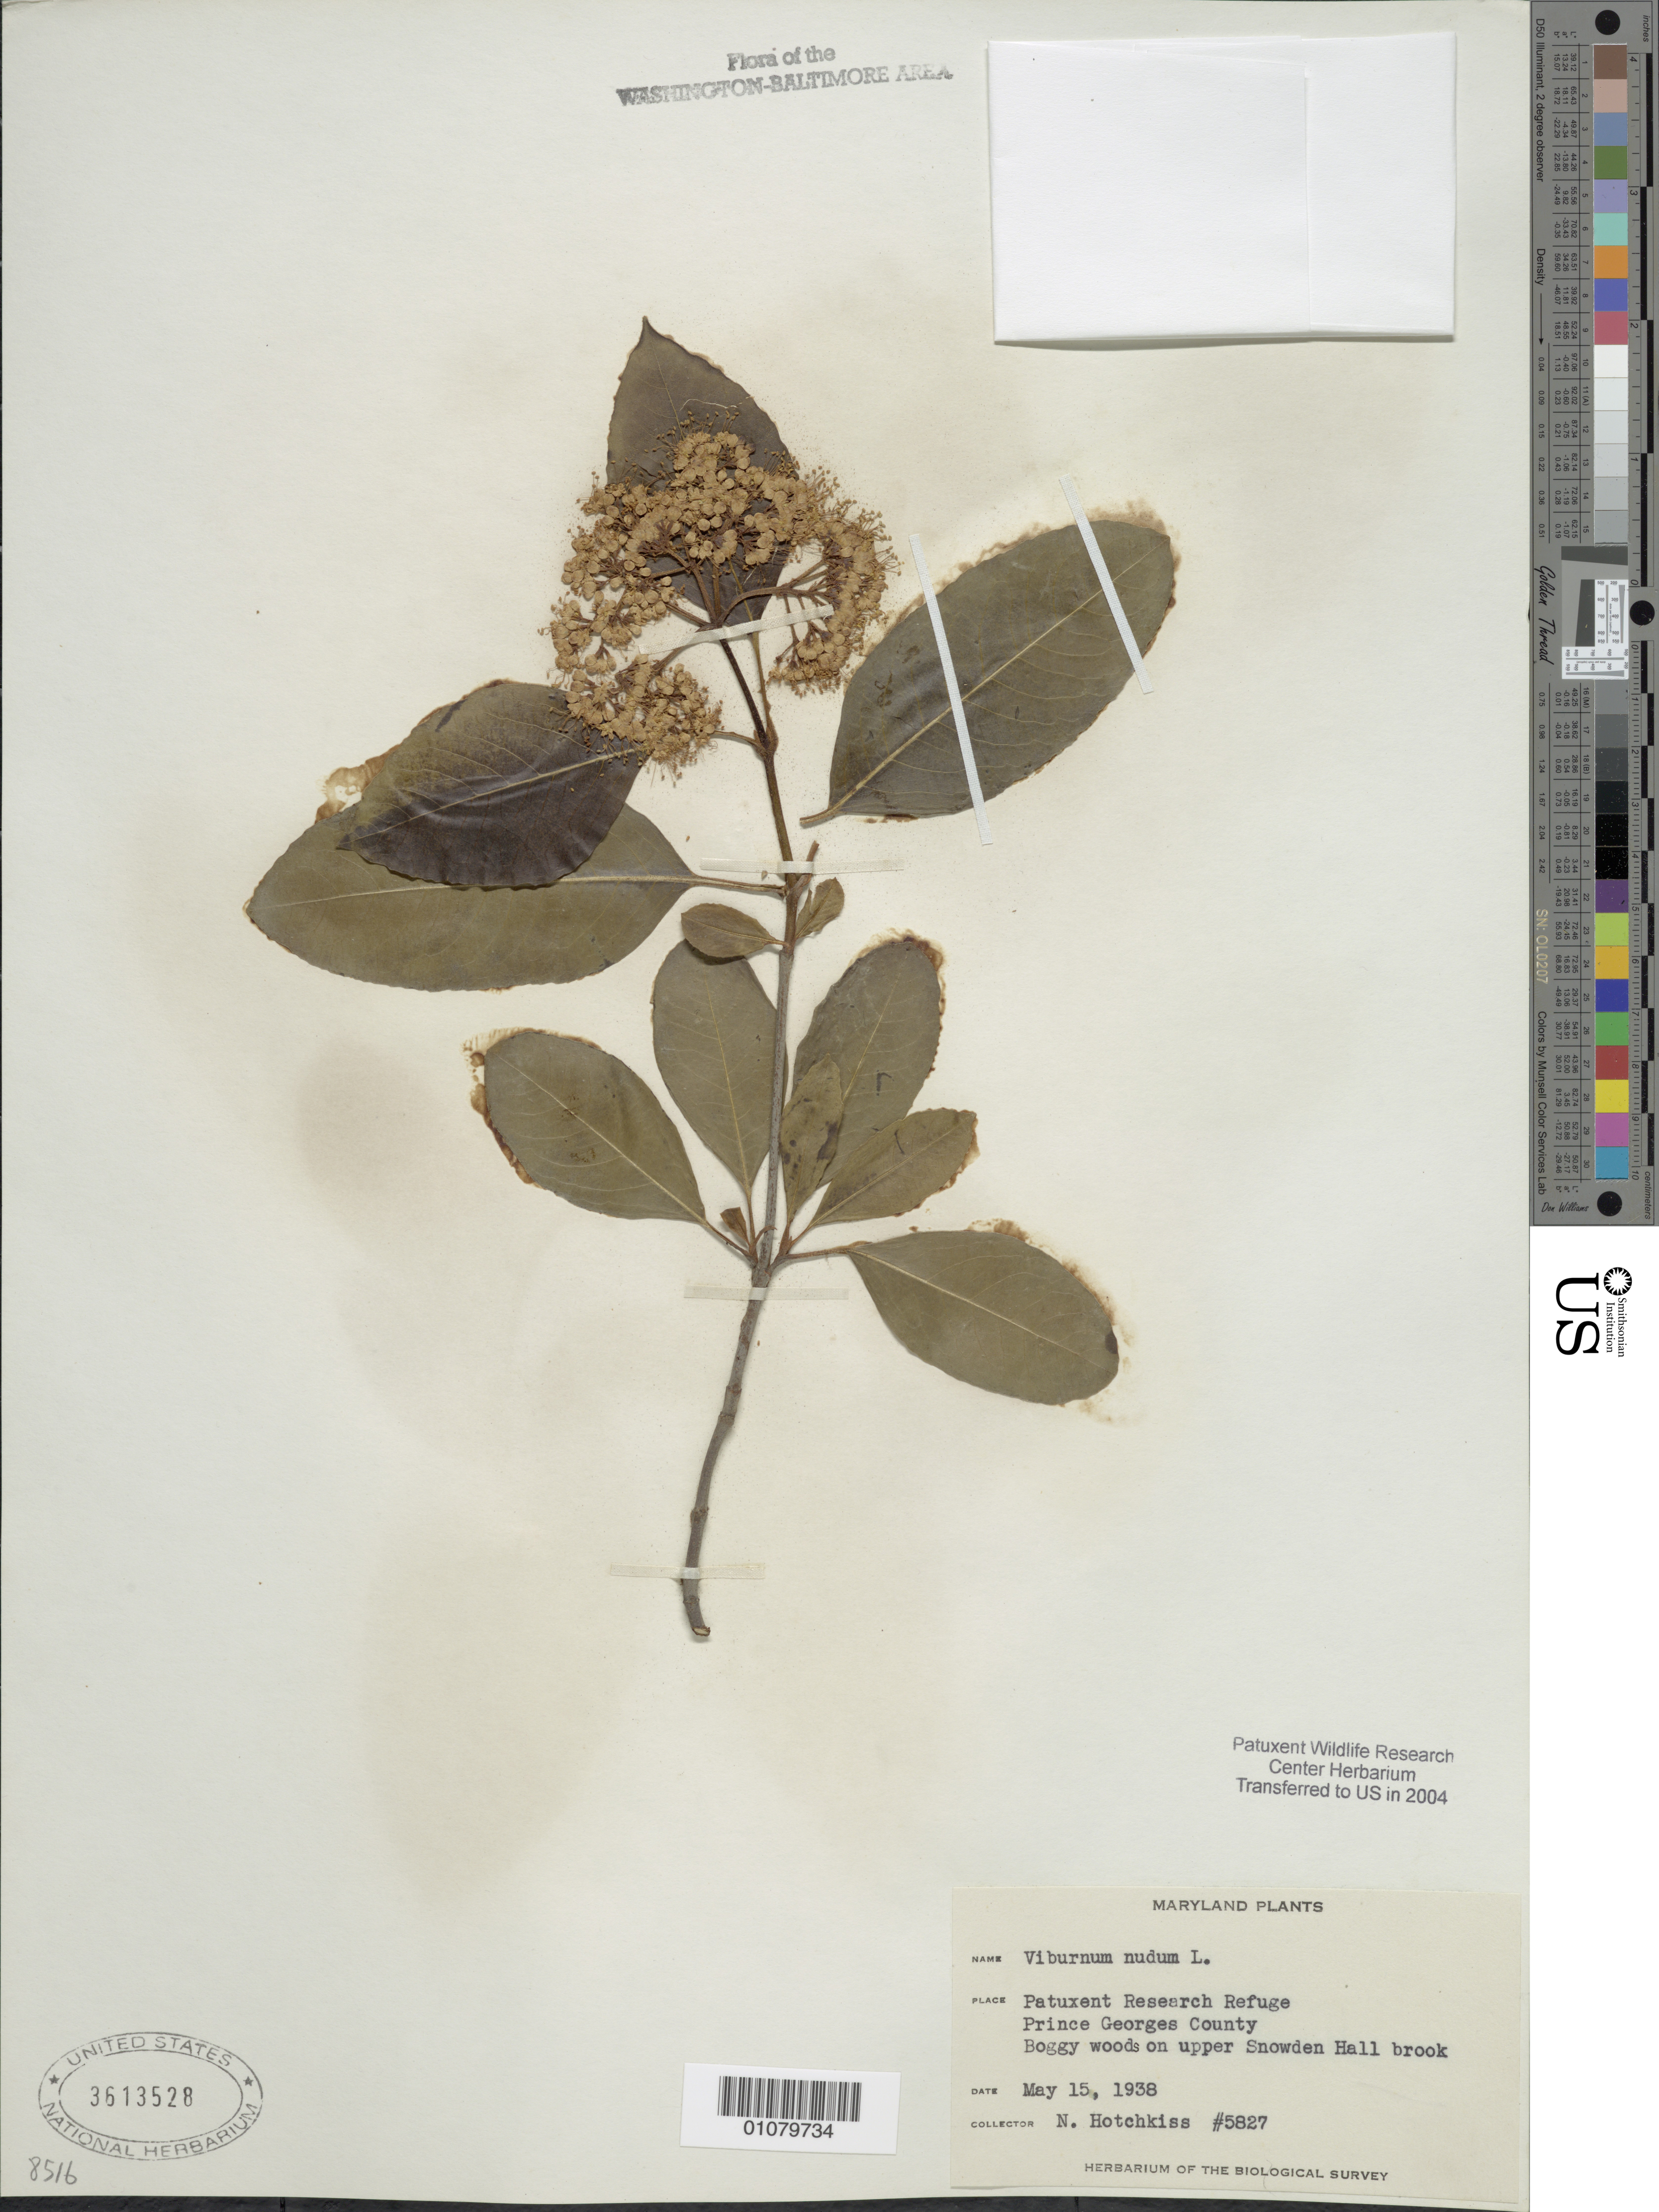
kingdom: Plantae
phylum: Tracheophyta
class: Magnoliopsida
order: Dipsacales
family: Viburnaceae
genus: Viburnum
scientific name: Viburnum nudum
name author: L.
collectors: N. Hotchkiss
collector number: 5827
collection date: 1938-05-15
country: United States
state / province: Maryland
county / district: Prince George's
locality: Patuxent Wildlife Refuge. Snowden Hall.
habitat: Boggy woods on upper brook.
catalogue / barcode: US 3613528